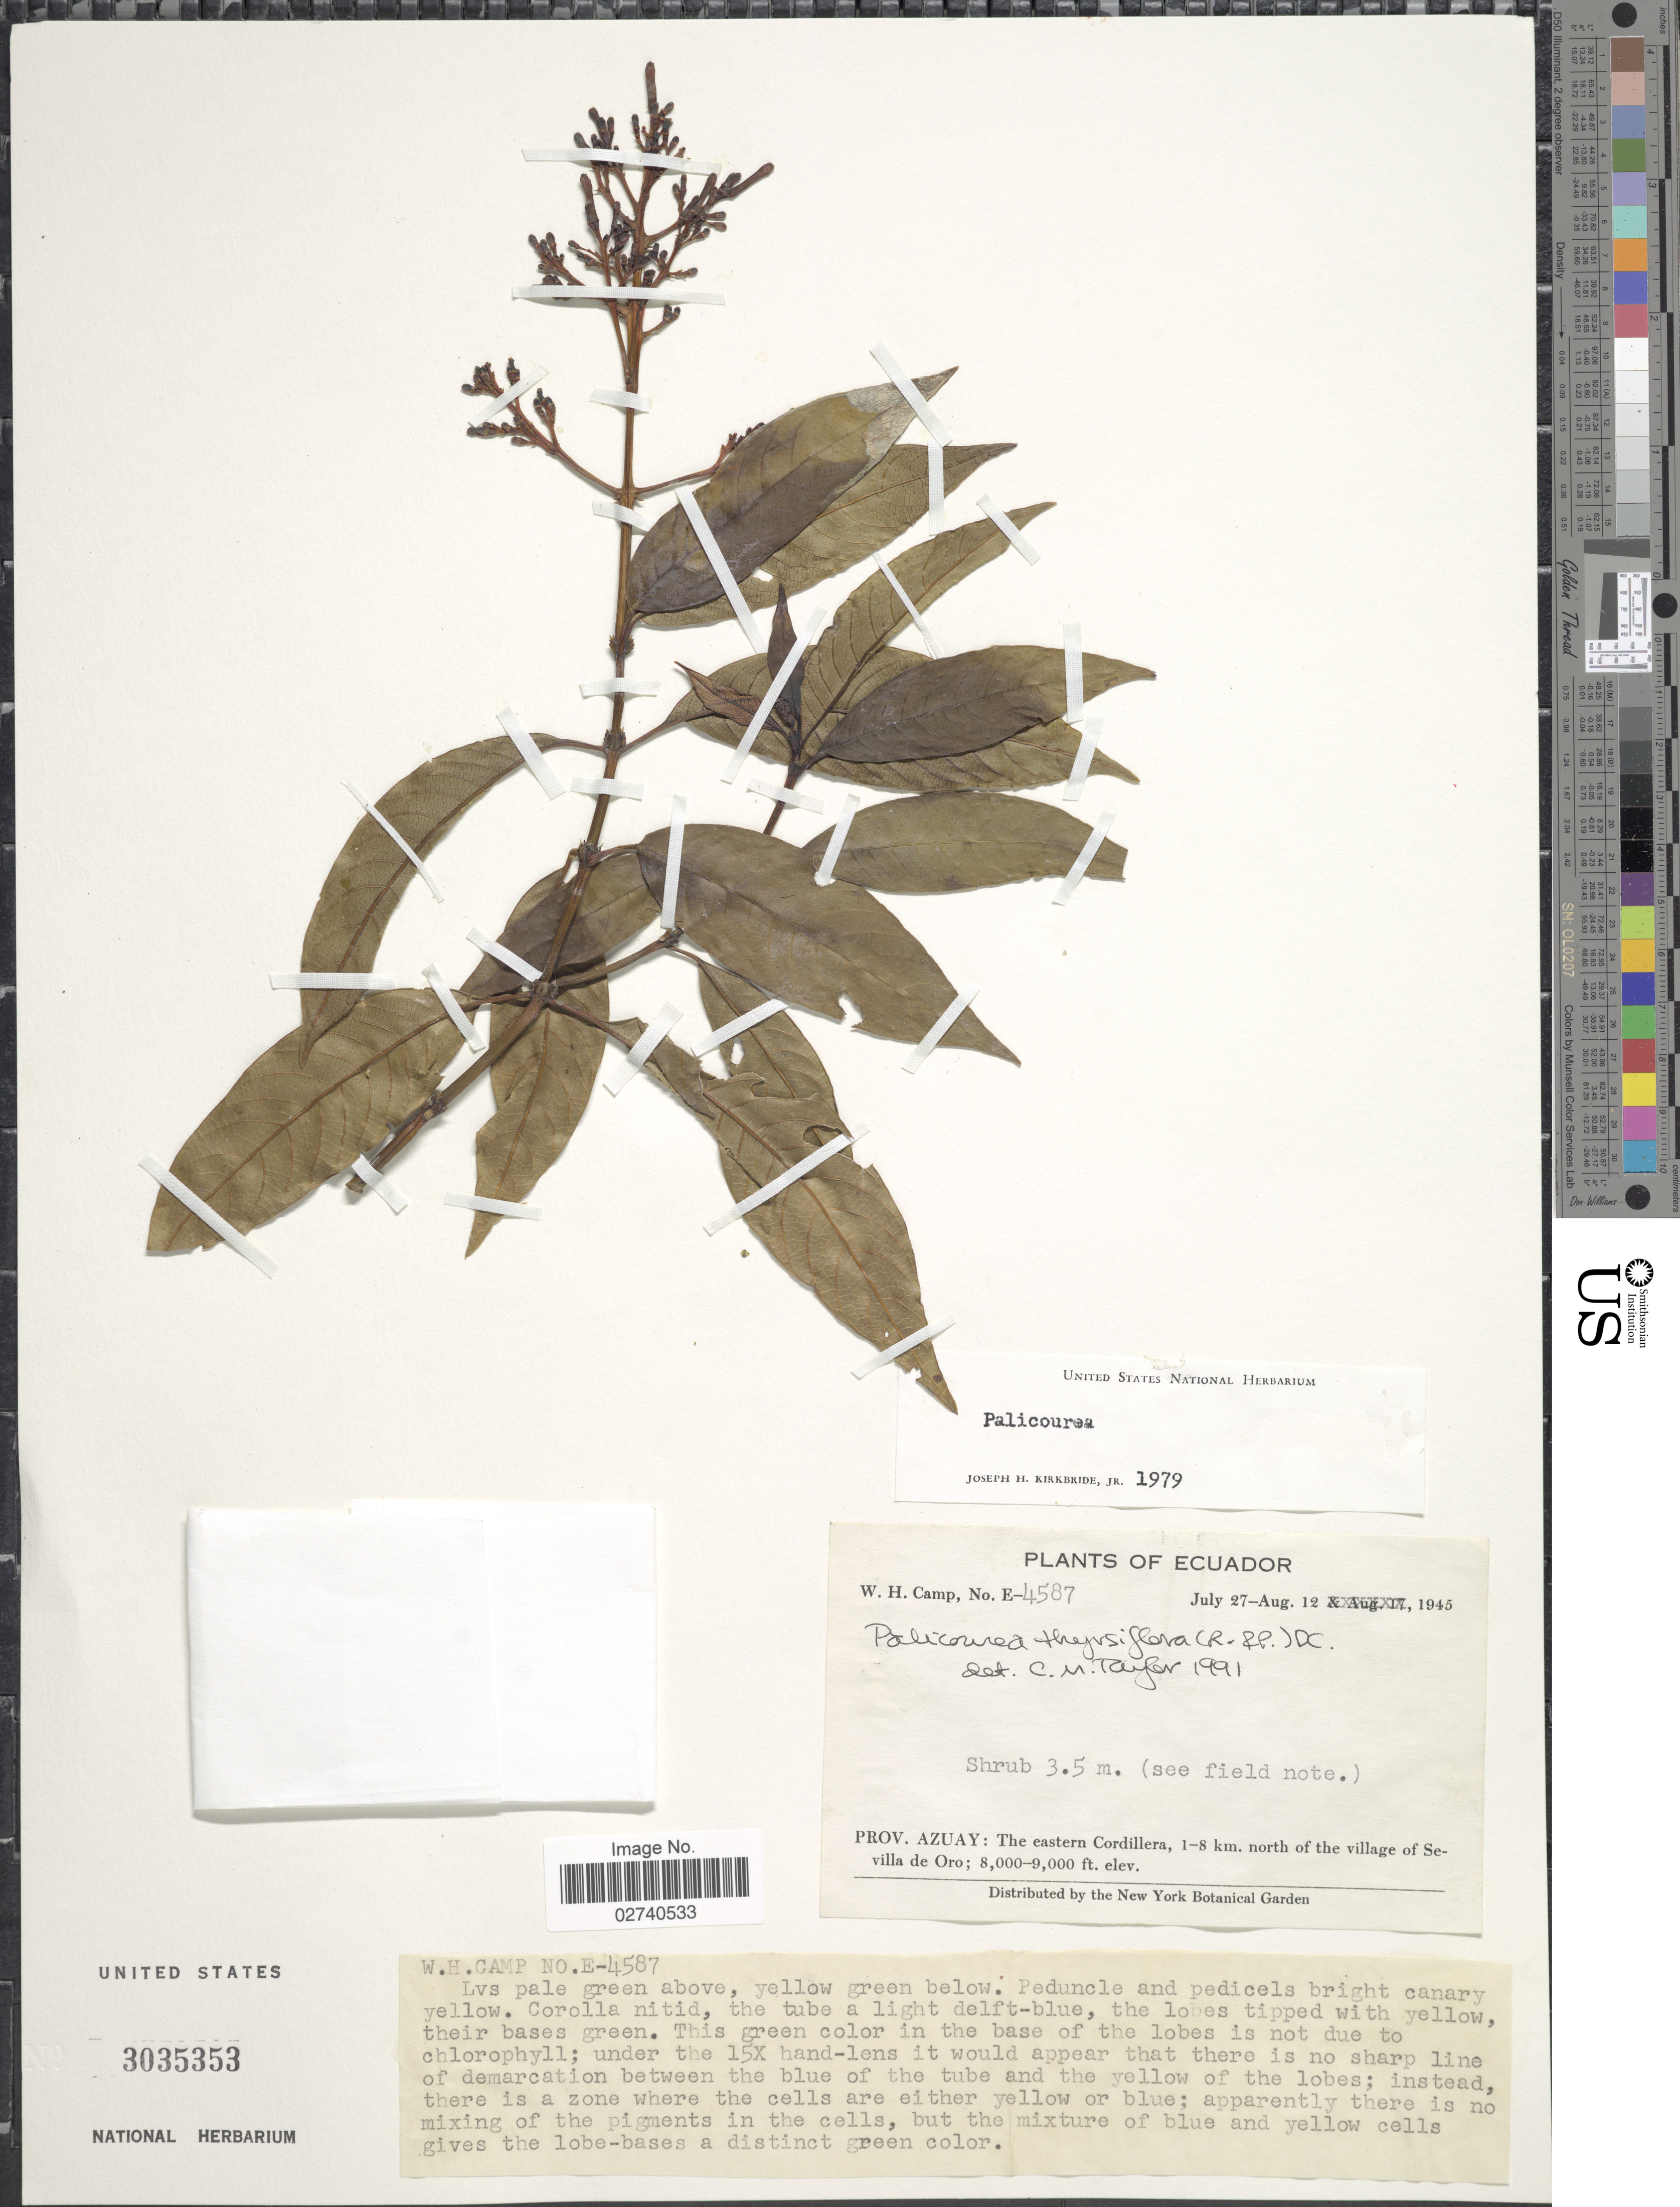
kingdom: Plantae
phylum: Tracheophyta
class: Magnoliopsida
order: Gentianales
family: Rubiaceae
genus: Palicourea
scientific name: Palicourea thyrsiflora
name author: (Ruiz & Pav.) DC.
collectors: W. H. Camp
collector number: E-4587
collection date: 1945-07-27/1945-08-12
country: Ecuador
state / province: Azuay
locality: The eastern Cordillera, 1-8 km. north of the village of Sevilla de Oro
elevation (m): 2438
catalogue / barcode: US 3035353